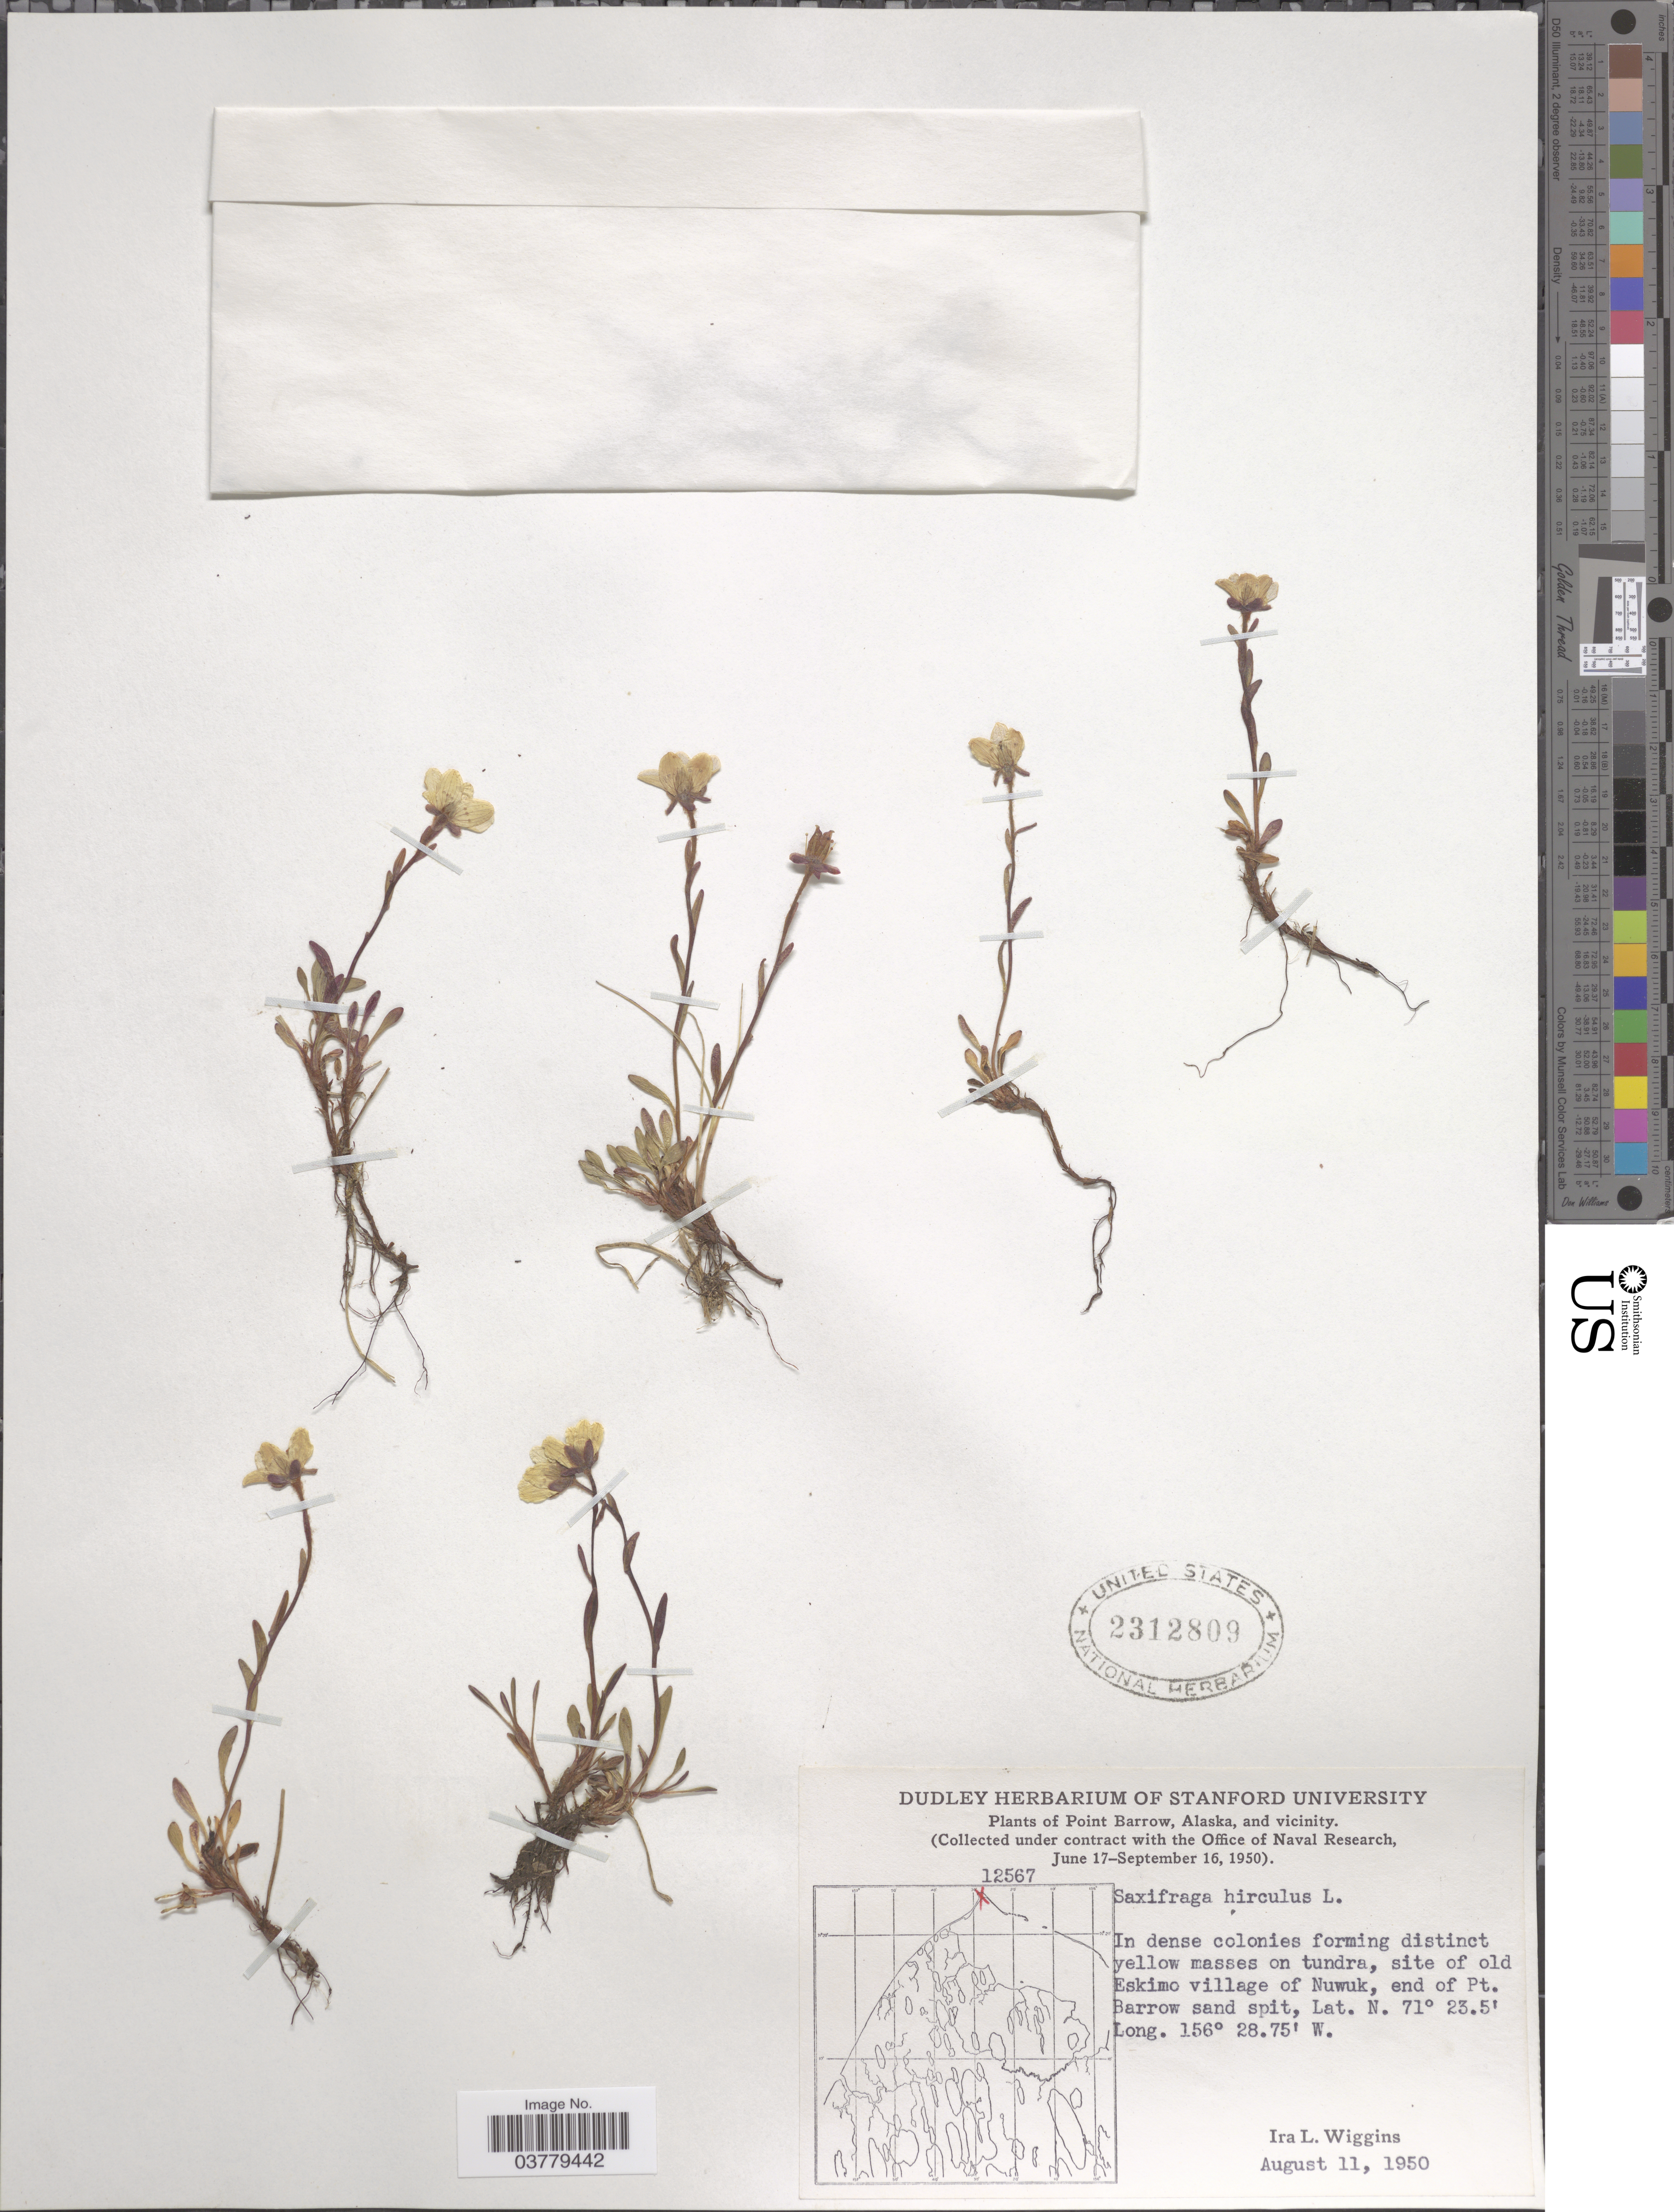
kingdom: Plantae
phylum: Tracheophyta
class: Magnoliopsida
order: Saxifragales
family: Saxifragaceae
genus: Saxifraga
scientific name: Saxifraga hirculus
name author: L.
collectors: I. L. Wiggins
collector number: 12567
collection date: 1950-08-11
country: United States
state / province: Alaska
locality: Point Barrow, Alaska, and vicinity. Site of old Eskimo village of Nuwuk, end of Pt. Barrow sand spit.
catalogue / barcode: US 2312809